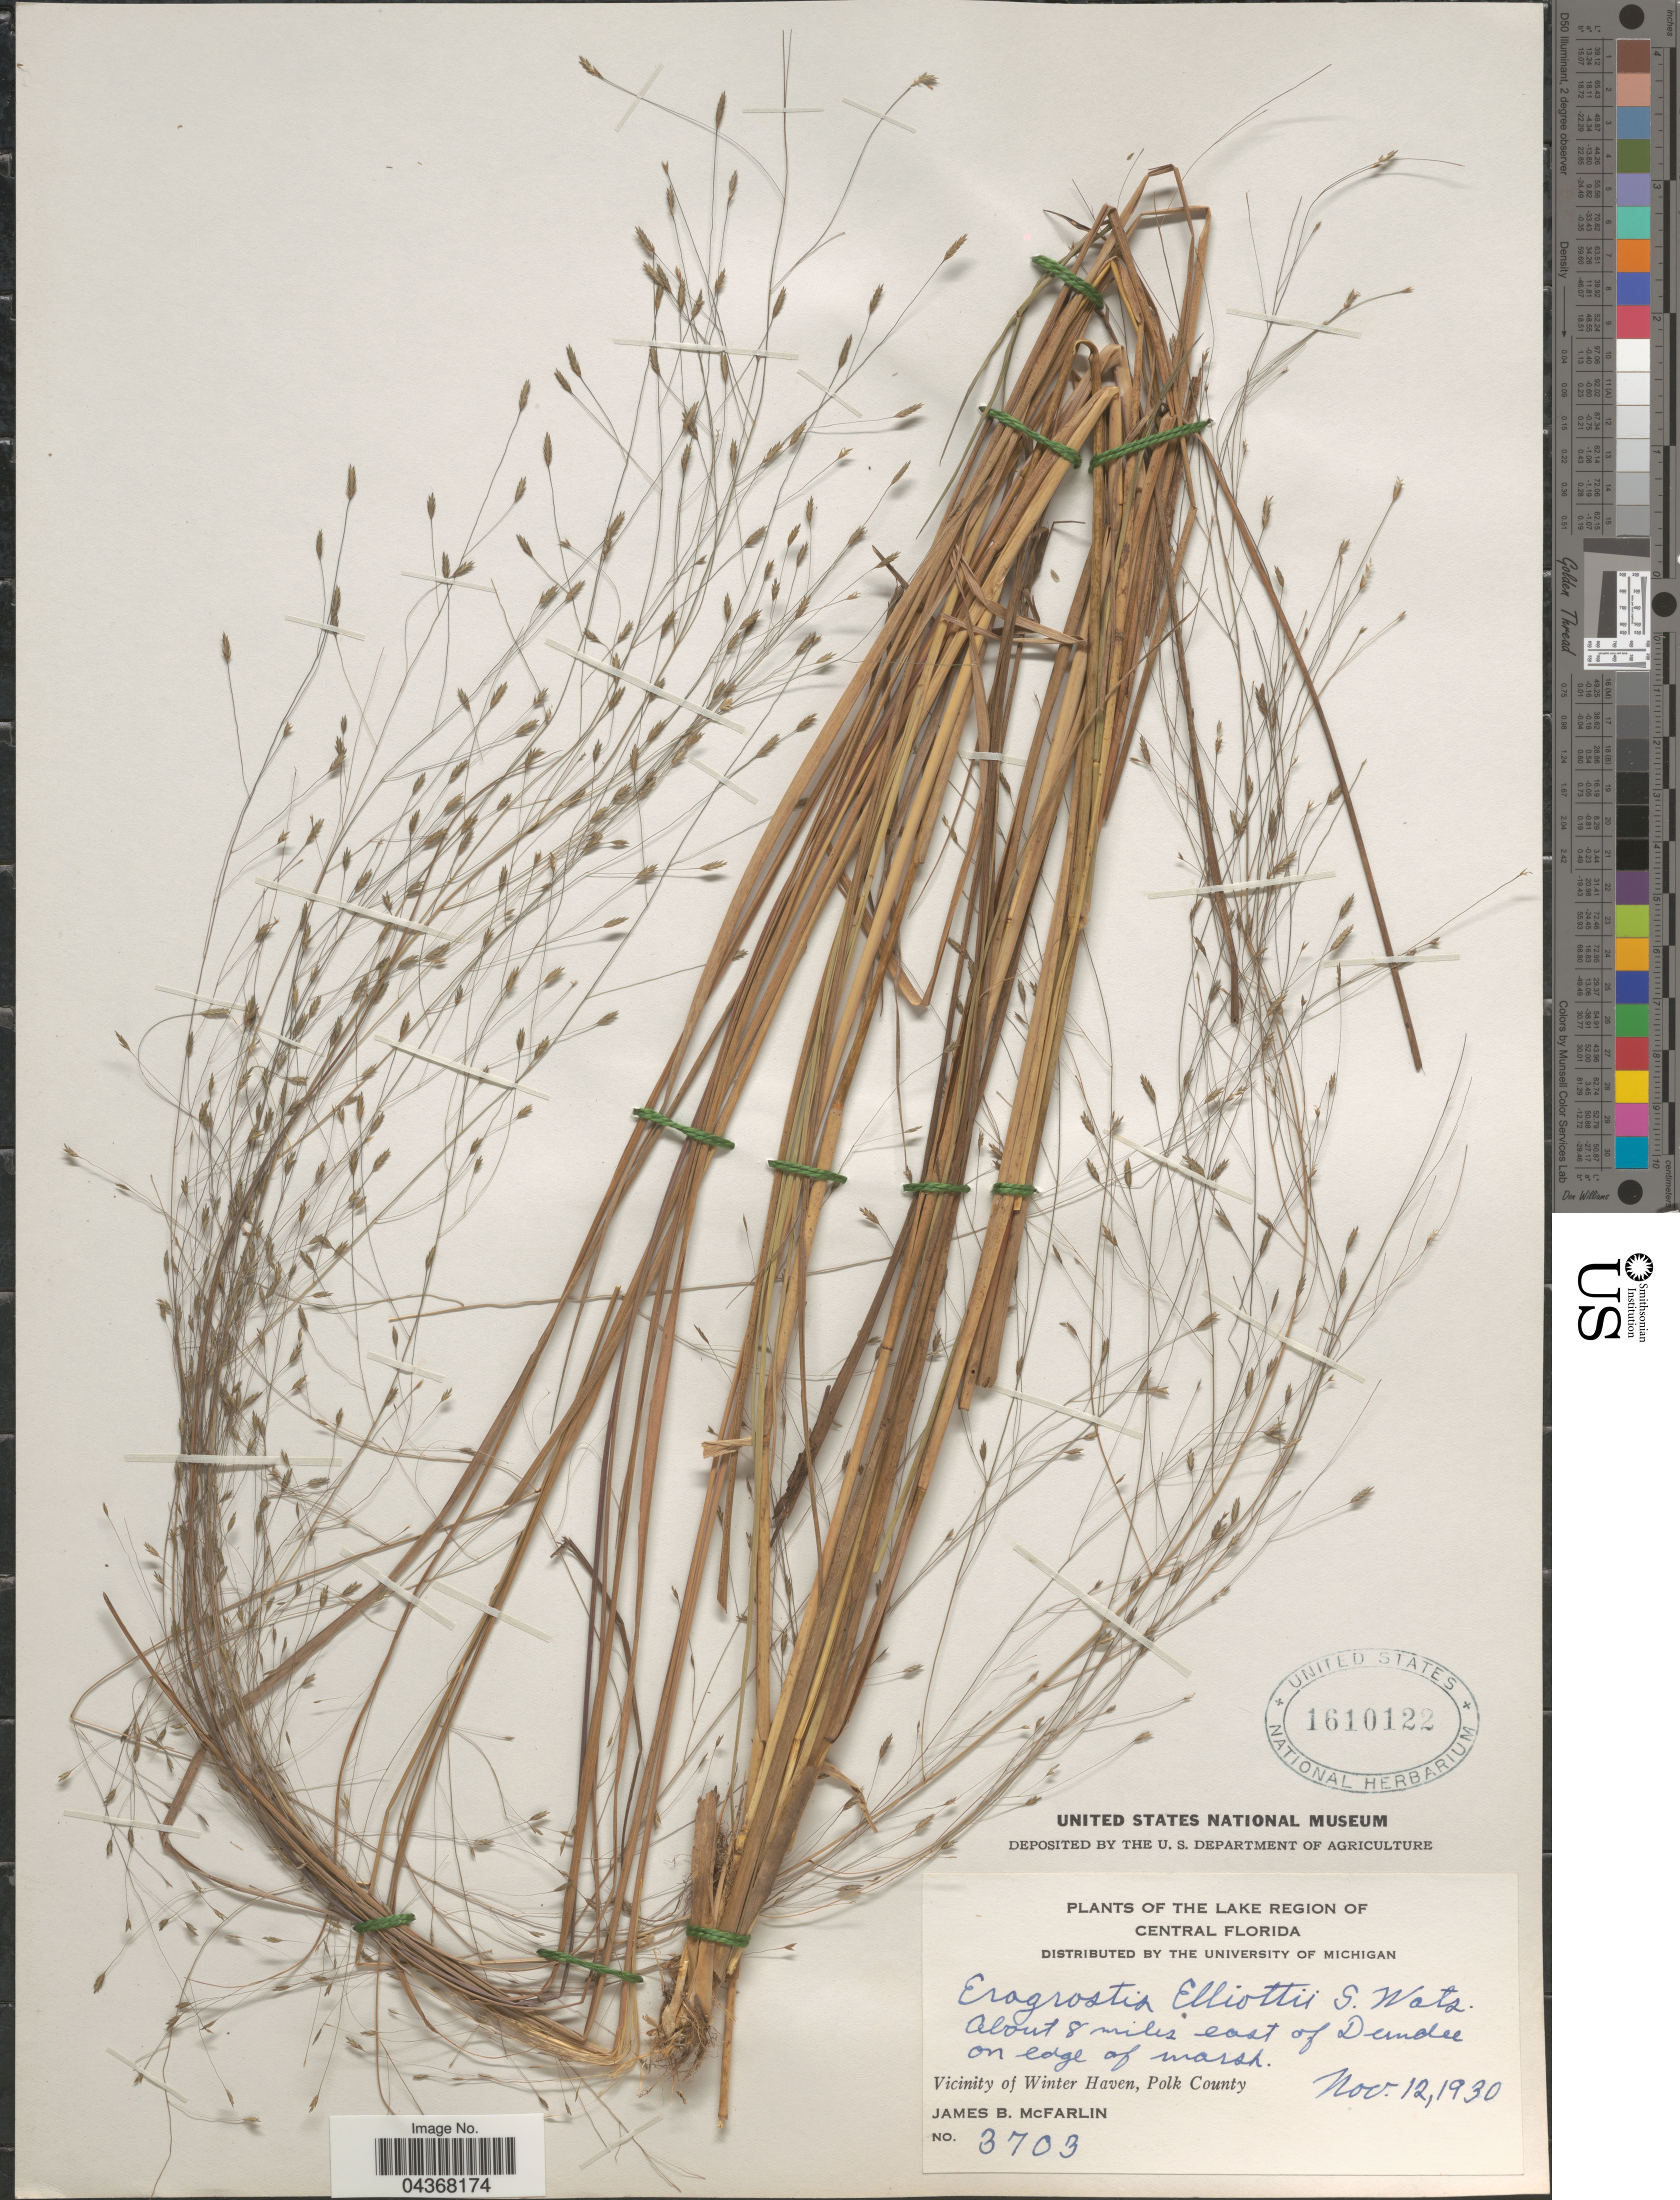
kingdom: Plantae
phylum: Tracheophyta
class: Liliopsida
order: Poales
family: Poaceae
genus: Eragrostis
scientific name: Eragrostis elliottii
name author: S. Watson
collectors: J. McFarlin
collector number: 3703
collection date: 1930-11-12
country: United States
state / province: Florida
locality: The Lake Region of Central Florida. About 8 miles east of Dandee on edge of marsh. Vicinity of Winter Haven, Polk County.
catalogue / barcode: US 1610122